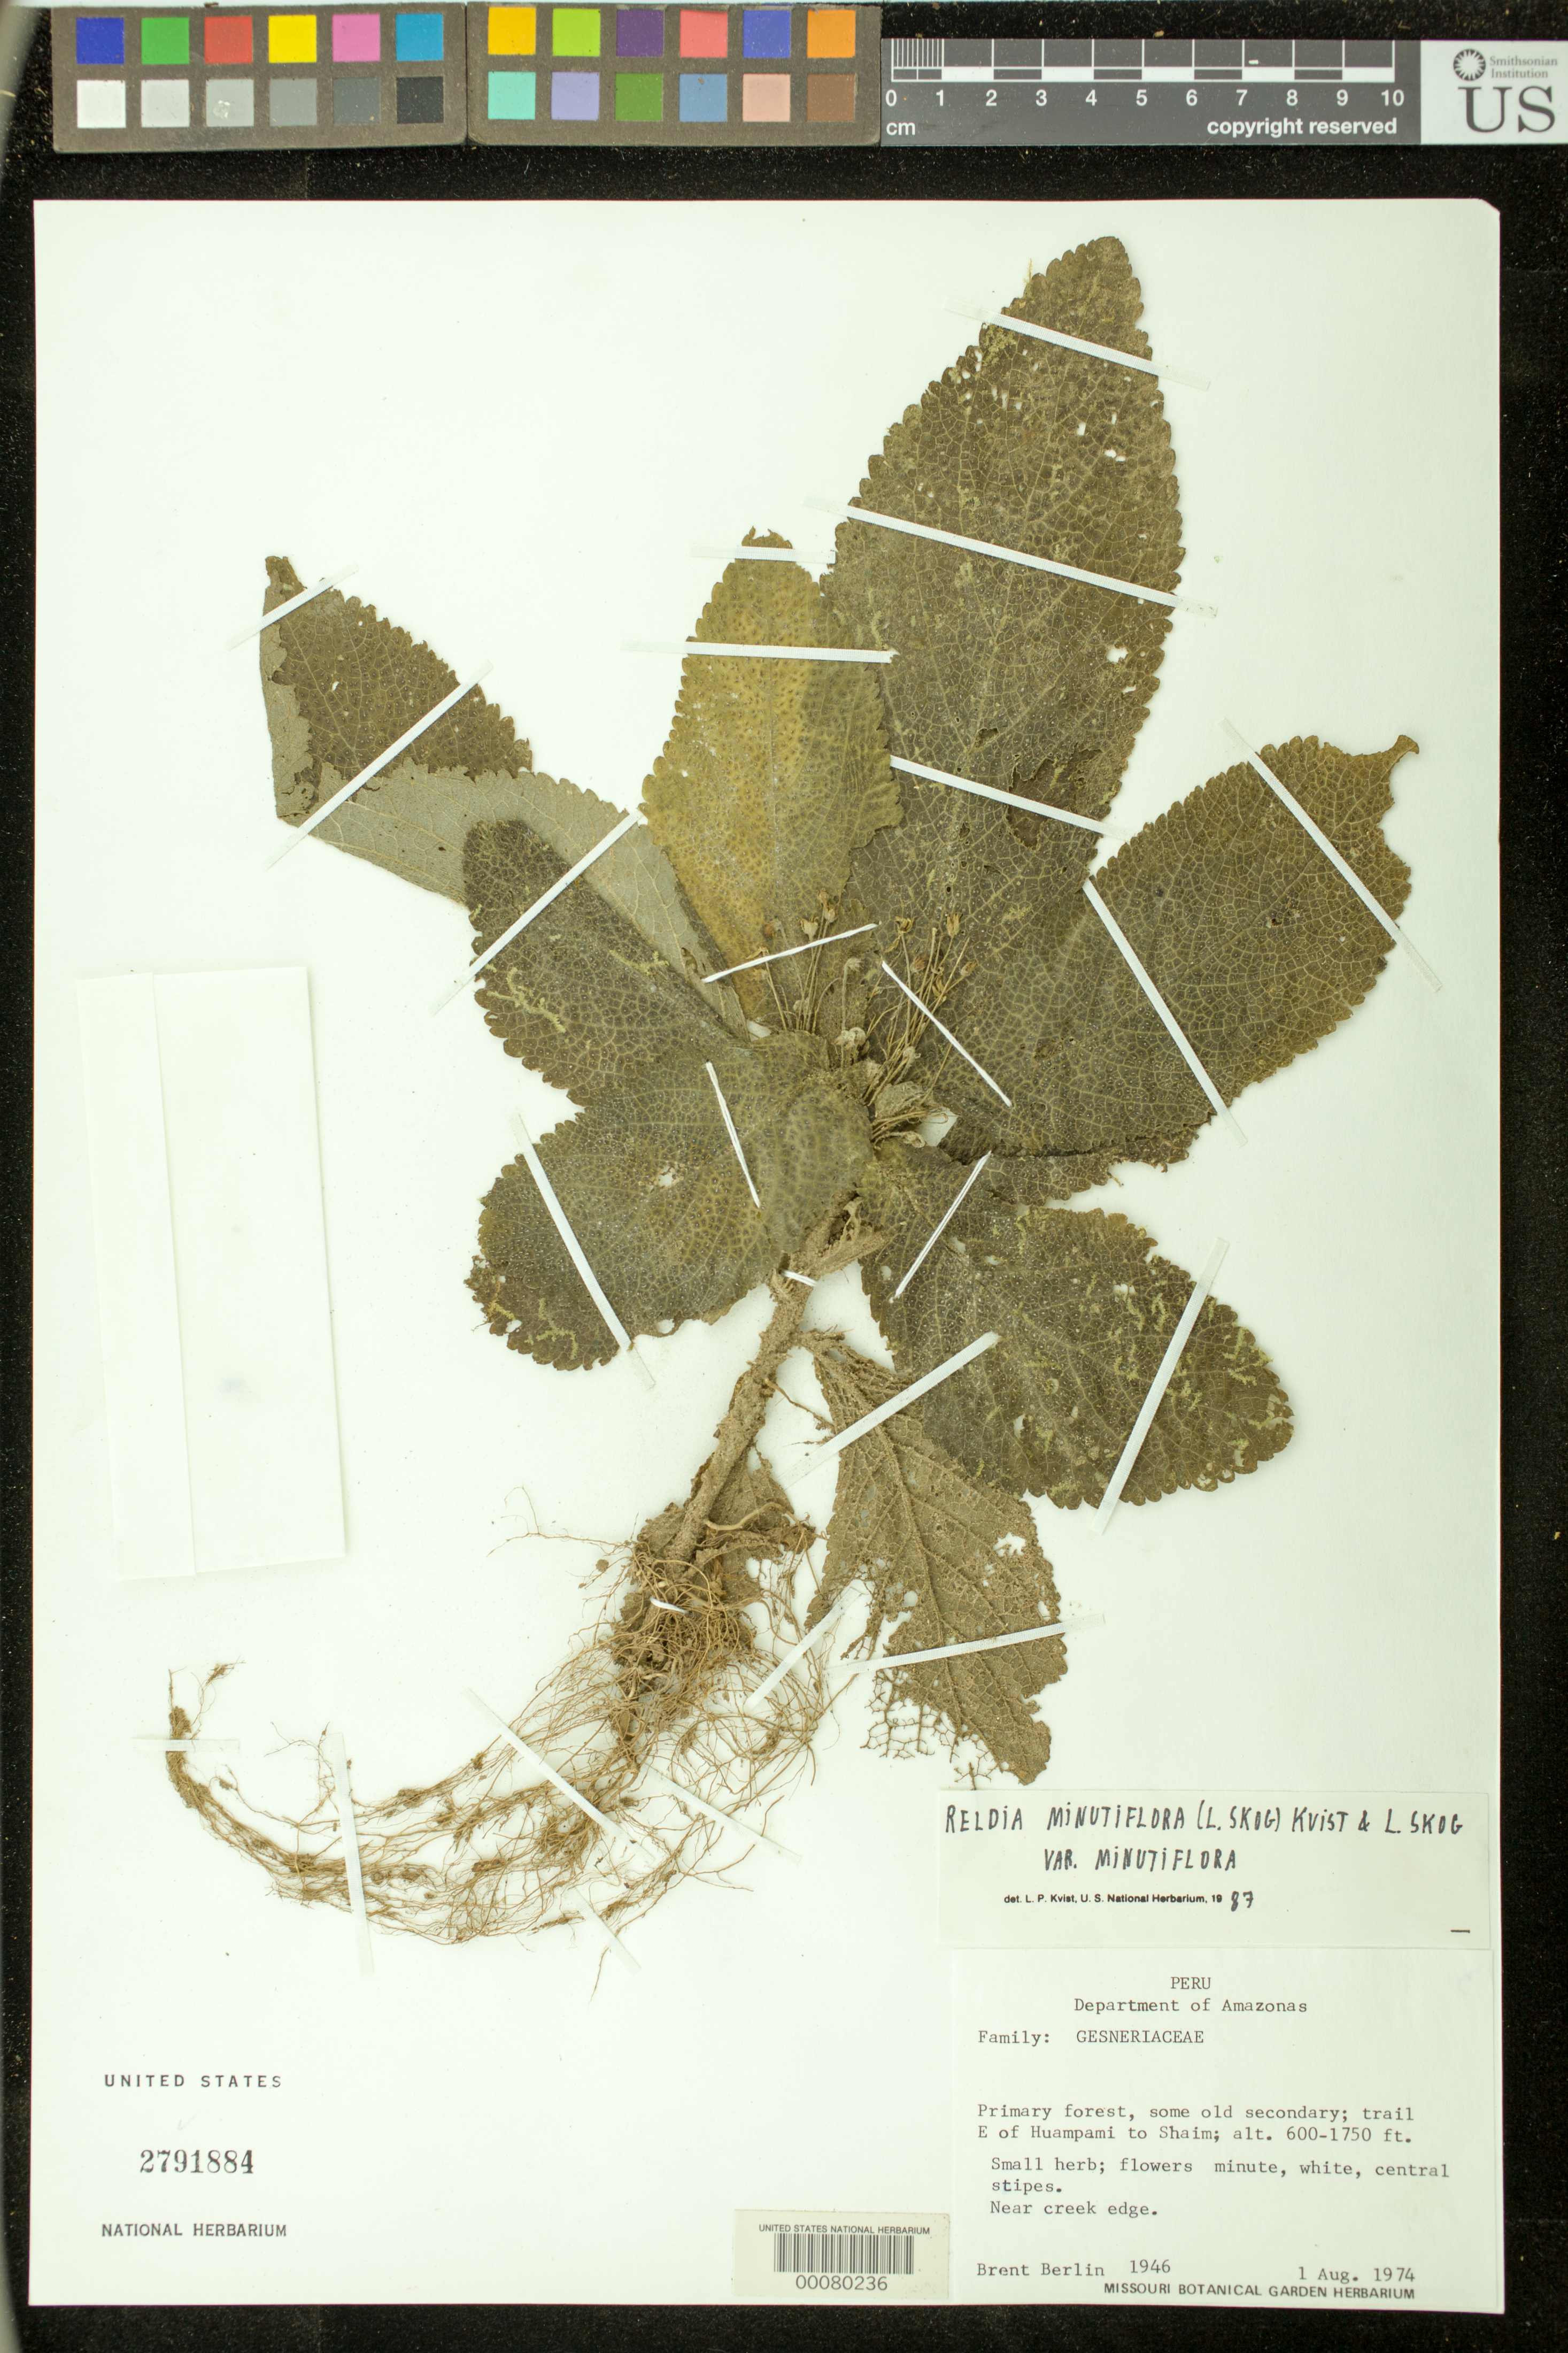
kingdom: Plantae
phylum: Tracheophyta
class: Magnoliopsida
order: Lamiales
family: Gesneriaceae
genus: Reldia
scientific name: Reldia minutiflora var. minutiflora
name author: (L.E. Skog) L.P. Kvist & L.E. Skog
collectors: B. Berlin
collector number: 1946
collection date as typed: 01 Aug 1974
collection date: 1974-08-01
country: Peru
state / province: Amazonas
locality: Trail E of Huampami to Shaim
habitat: Primary forest, some old secondary; near creek edge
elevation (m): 183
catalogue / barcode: US 2791884